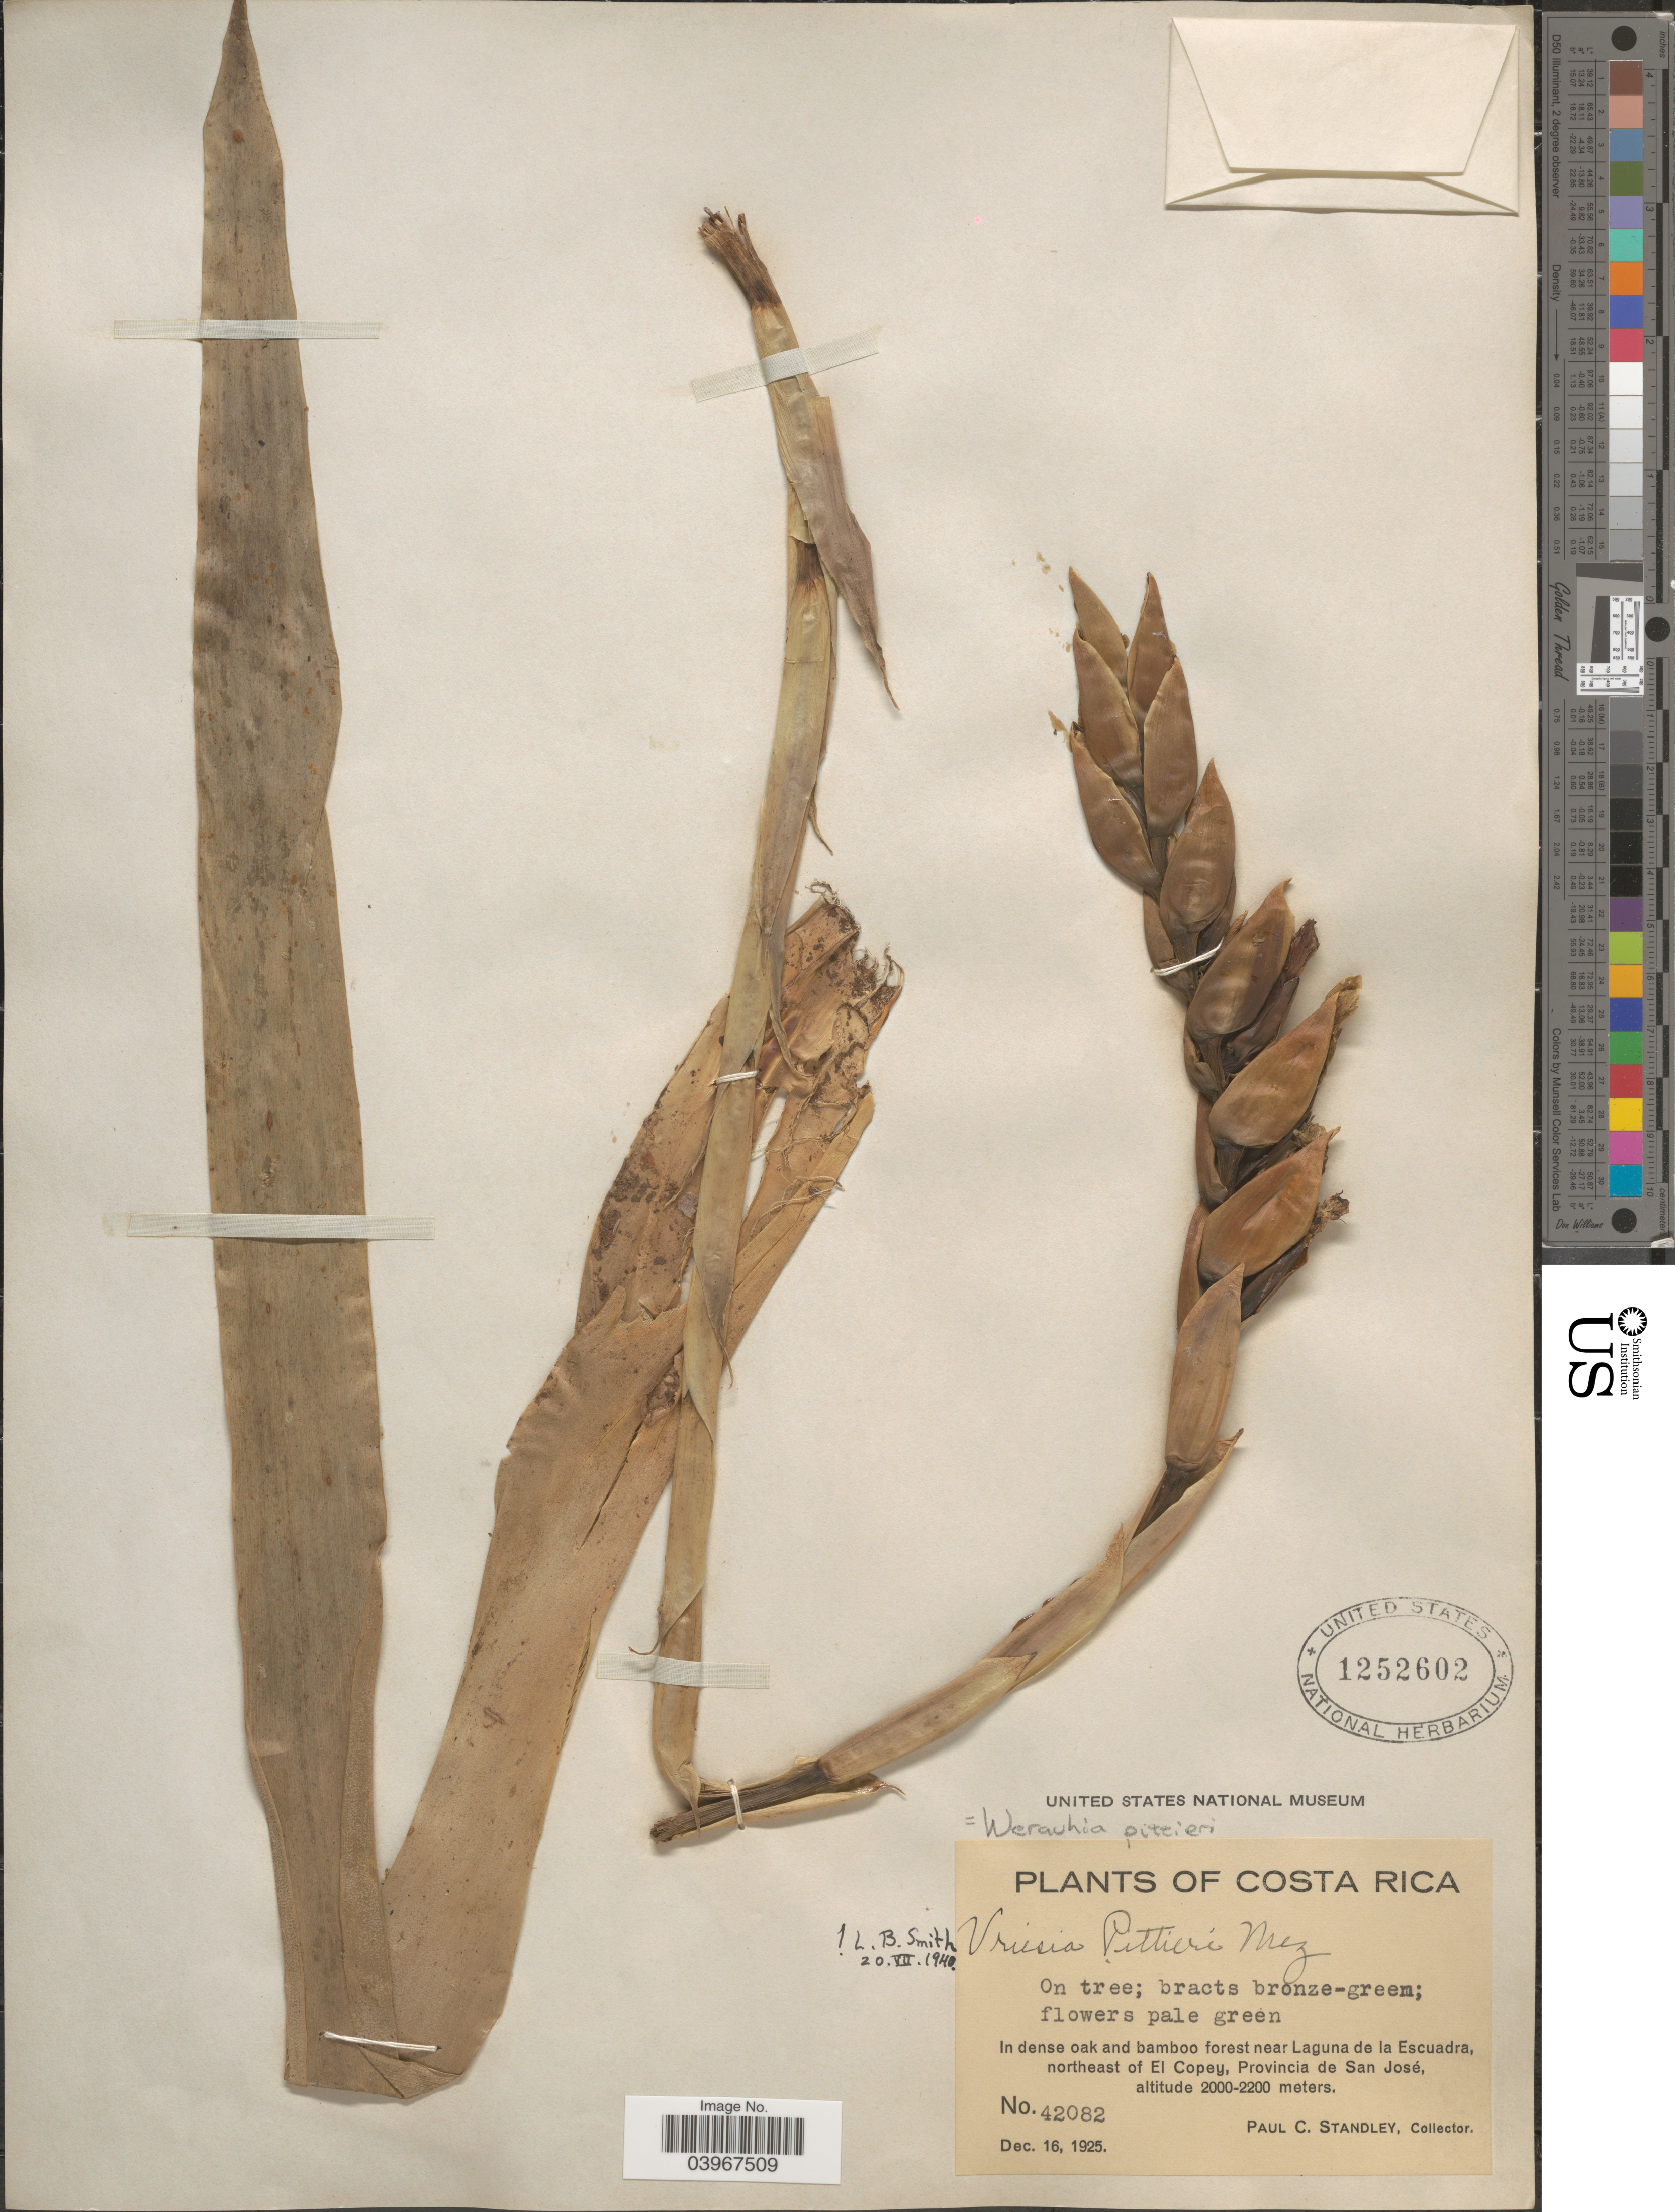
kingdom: Plantae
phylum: Tracheophyta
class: Liliopsida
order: Poales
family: Bromeliaceae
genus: Werauhia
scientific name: Werauhia pittieri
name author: (Mez) J.R. Grant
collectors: P. C. Standley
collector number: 42082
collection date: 1925-12-16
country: Costa Rica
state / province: San José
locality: In dense oak and bamboo forest near Laguna de la Escuadra, northeast of El Copey.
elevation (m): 2000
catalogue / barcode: US 1252602